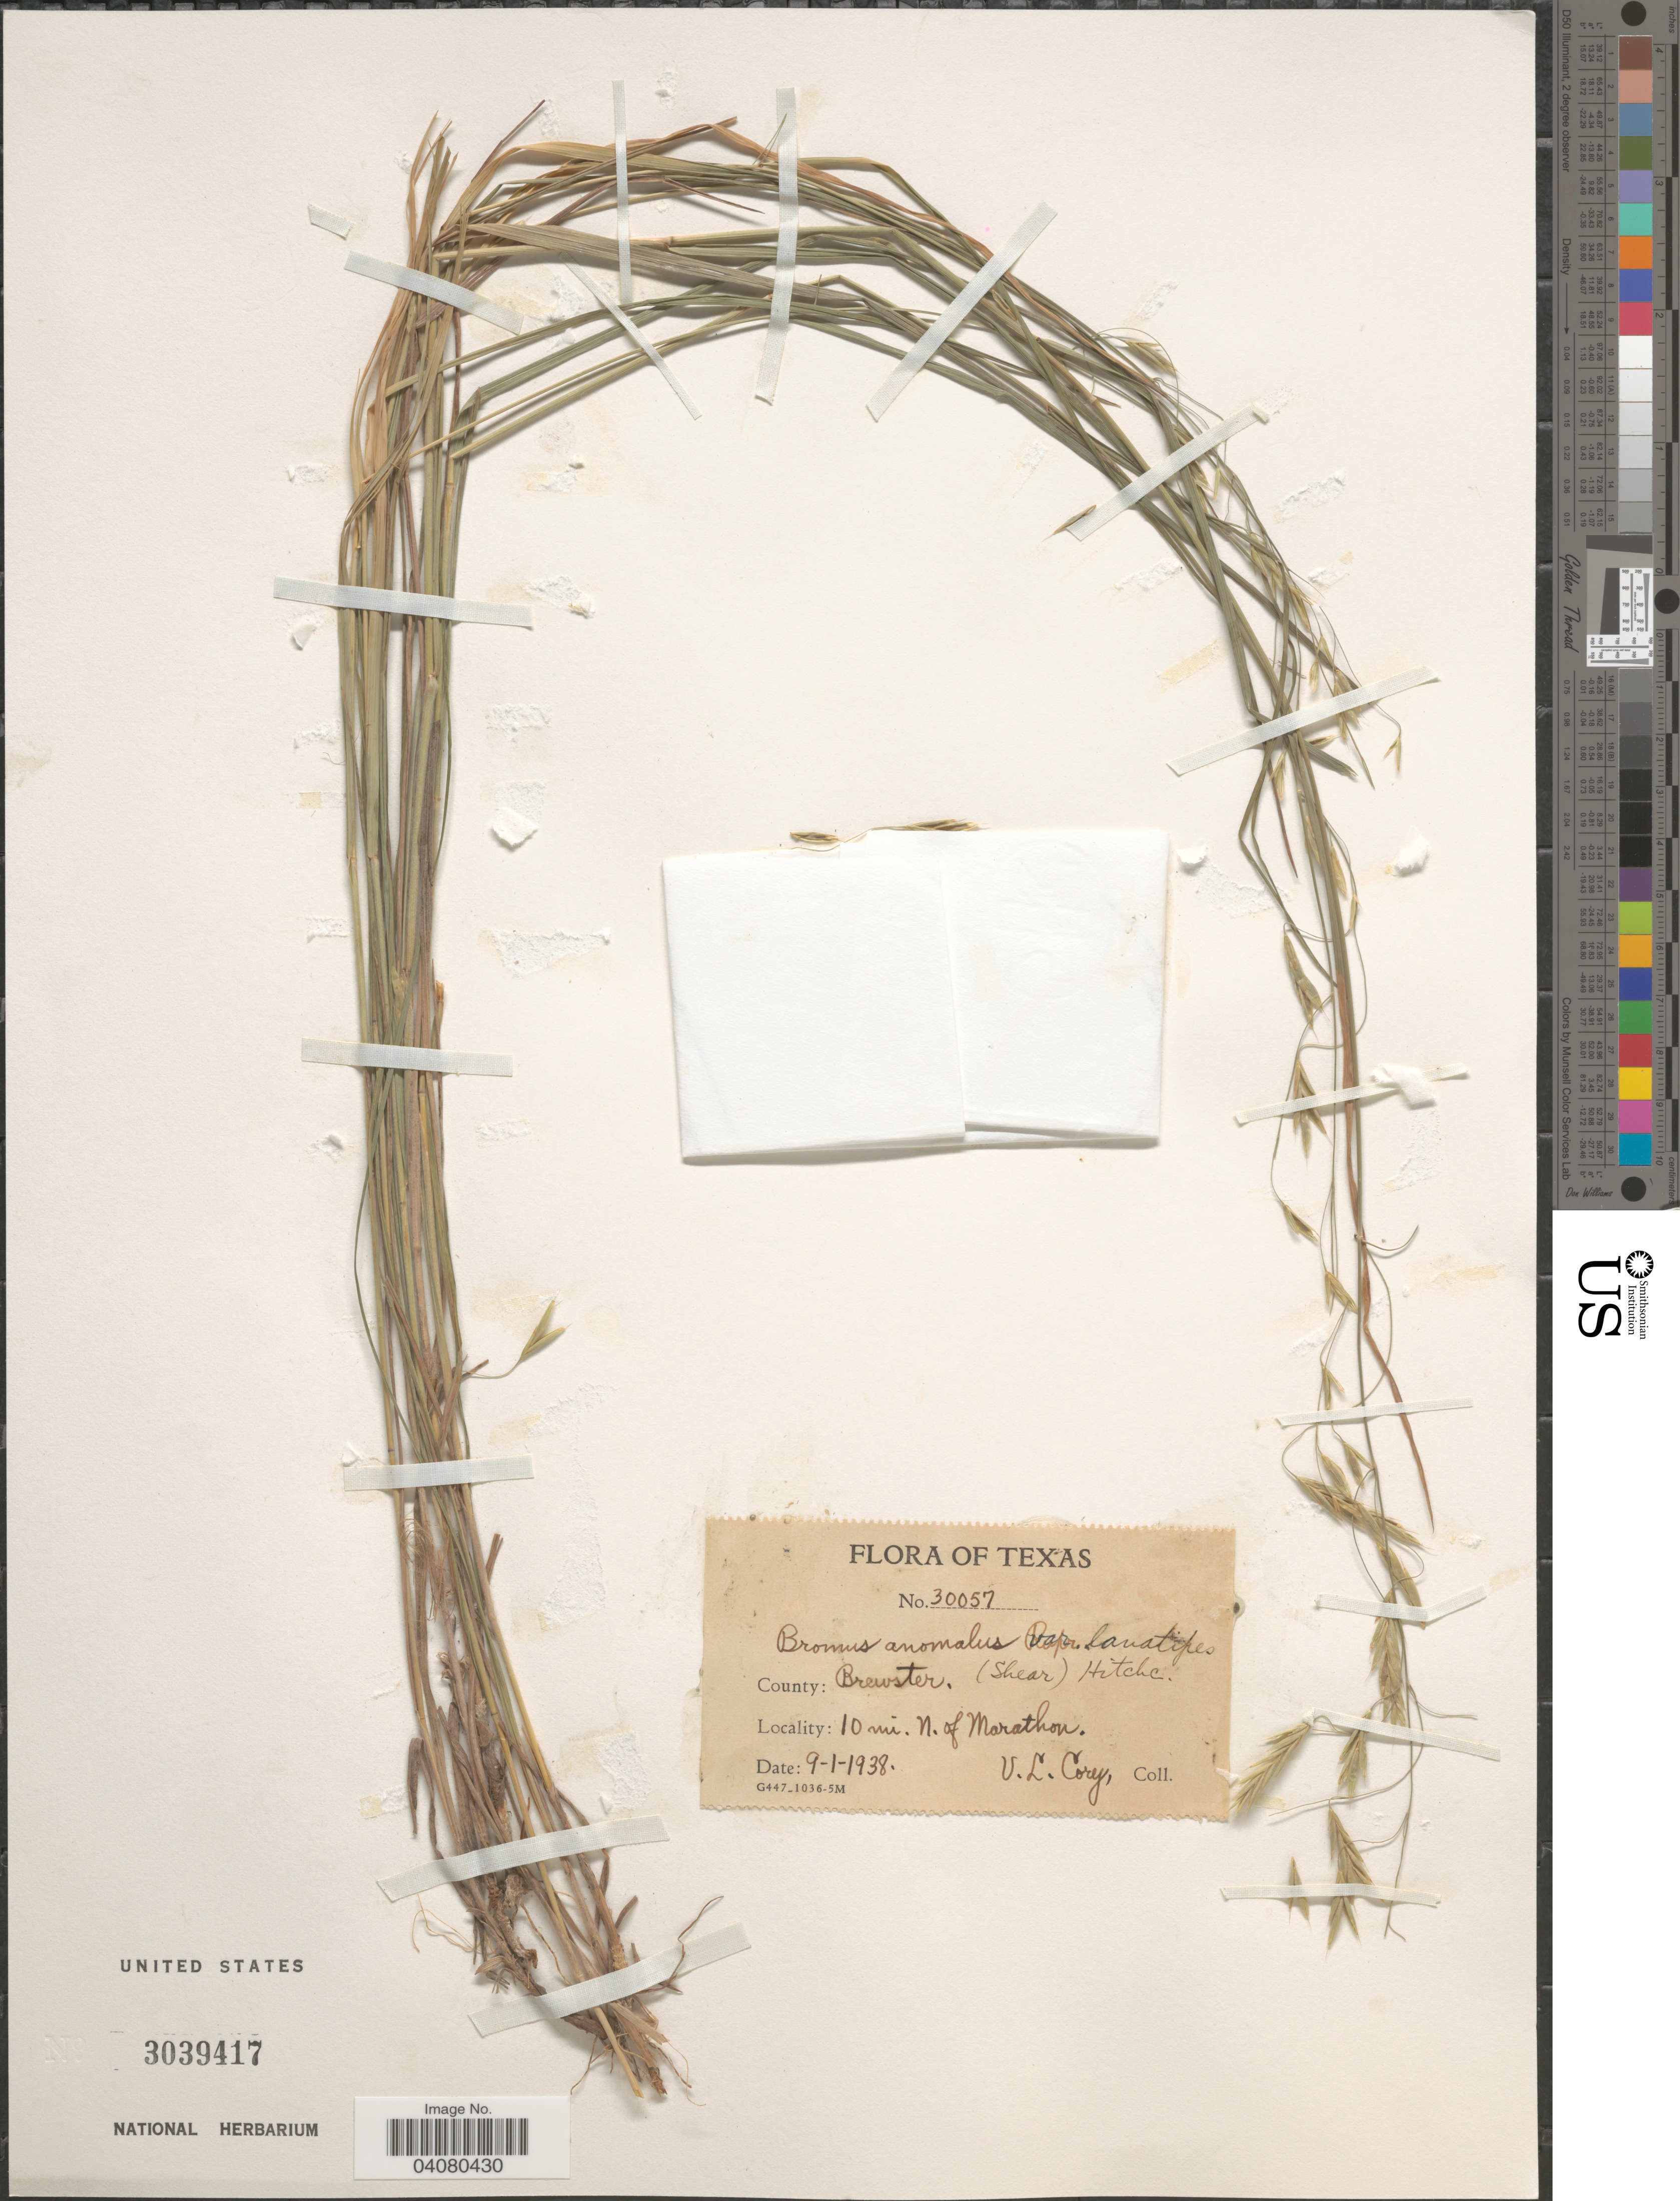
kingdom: Plantae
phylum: Tracheophyta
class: Liliopsida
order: Poales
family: Poaceae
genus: Bromus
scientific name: Bromus anomalus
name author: Rupr. ex E. Fourn.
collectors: V. Cory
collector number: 30057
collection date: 1938-09-01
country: United States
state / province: Texas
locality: County: Brewster. 10 mi. N. of Marathon.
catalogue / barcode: US 3039417